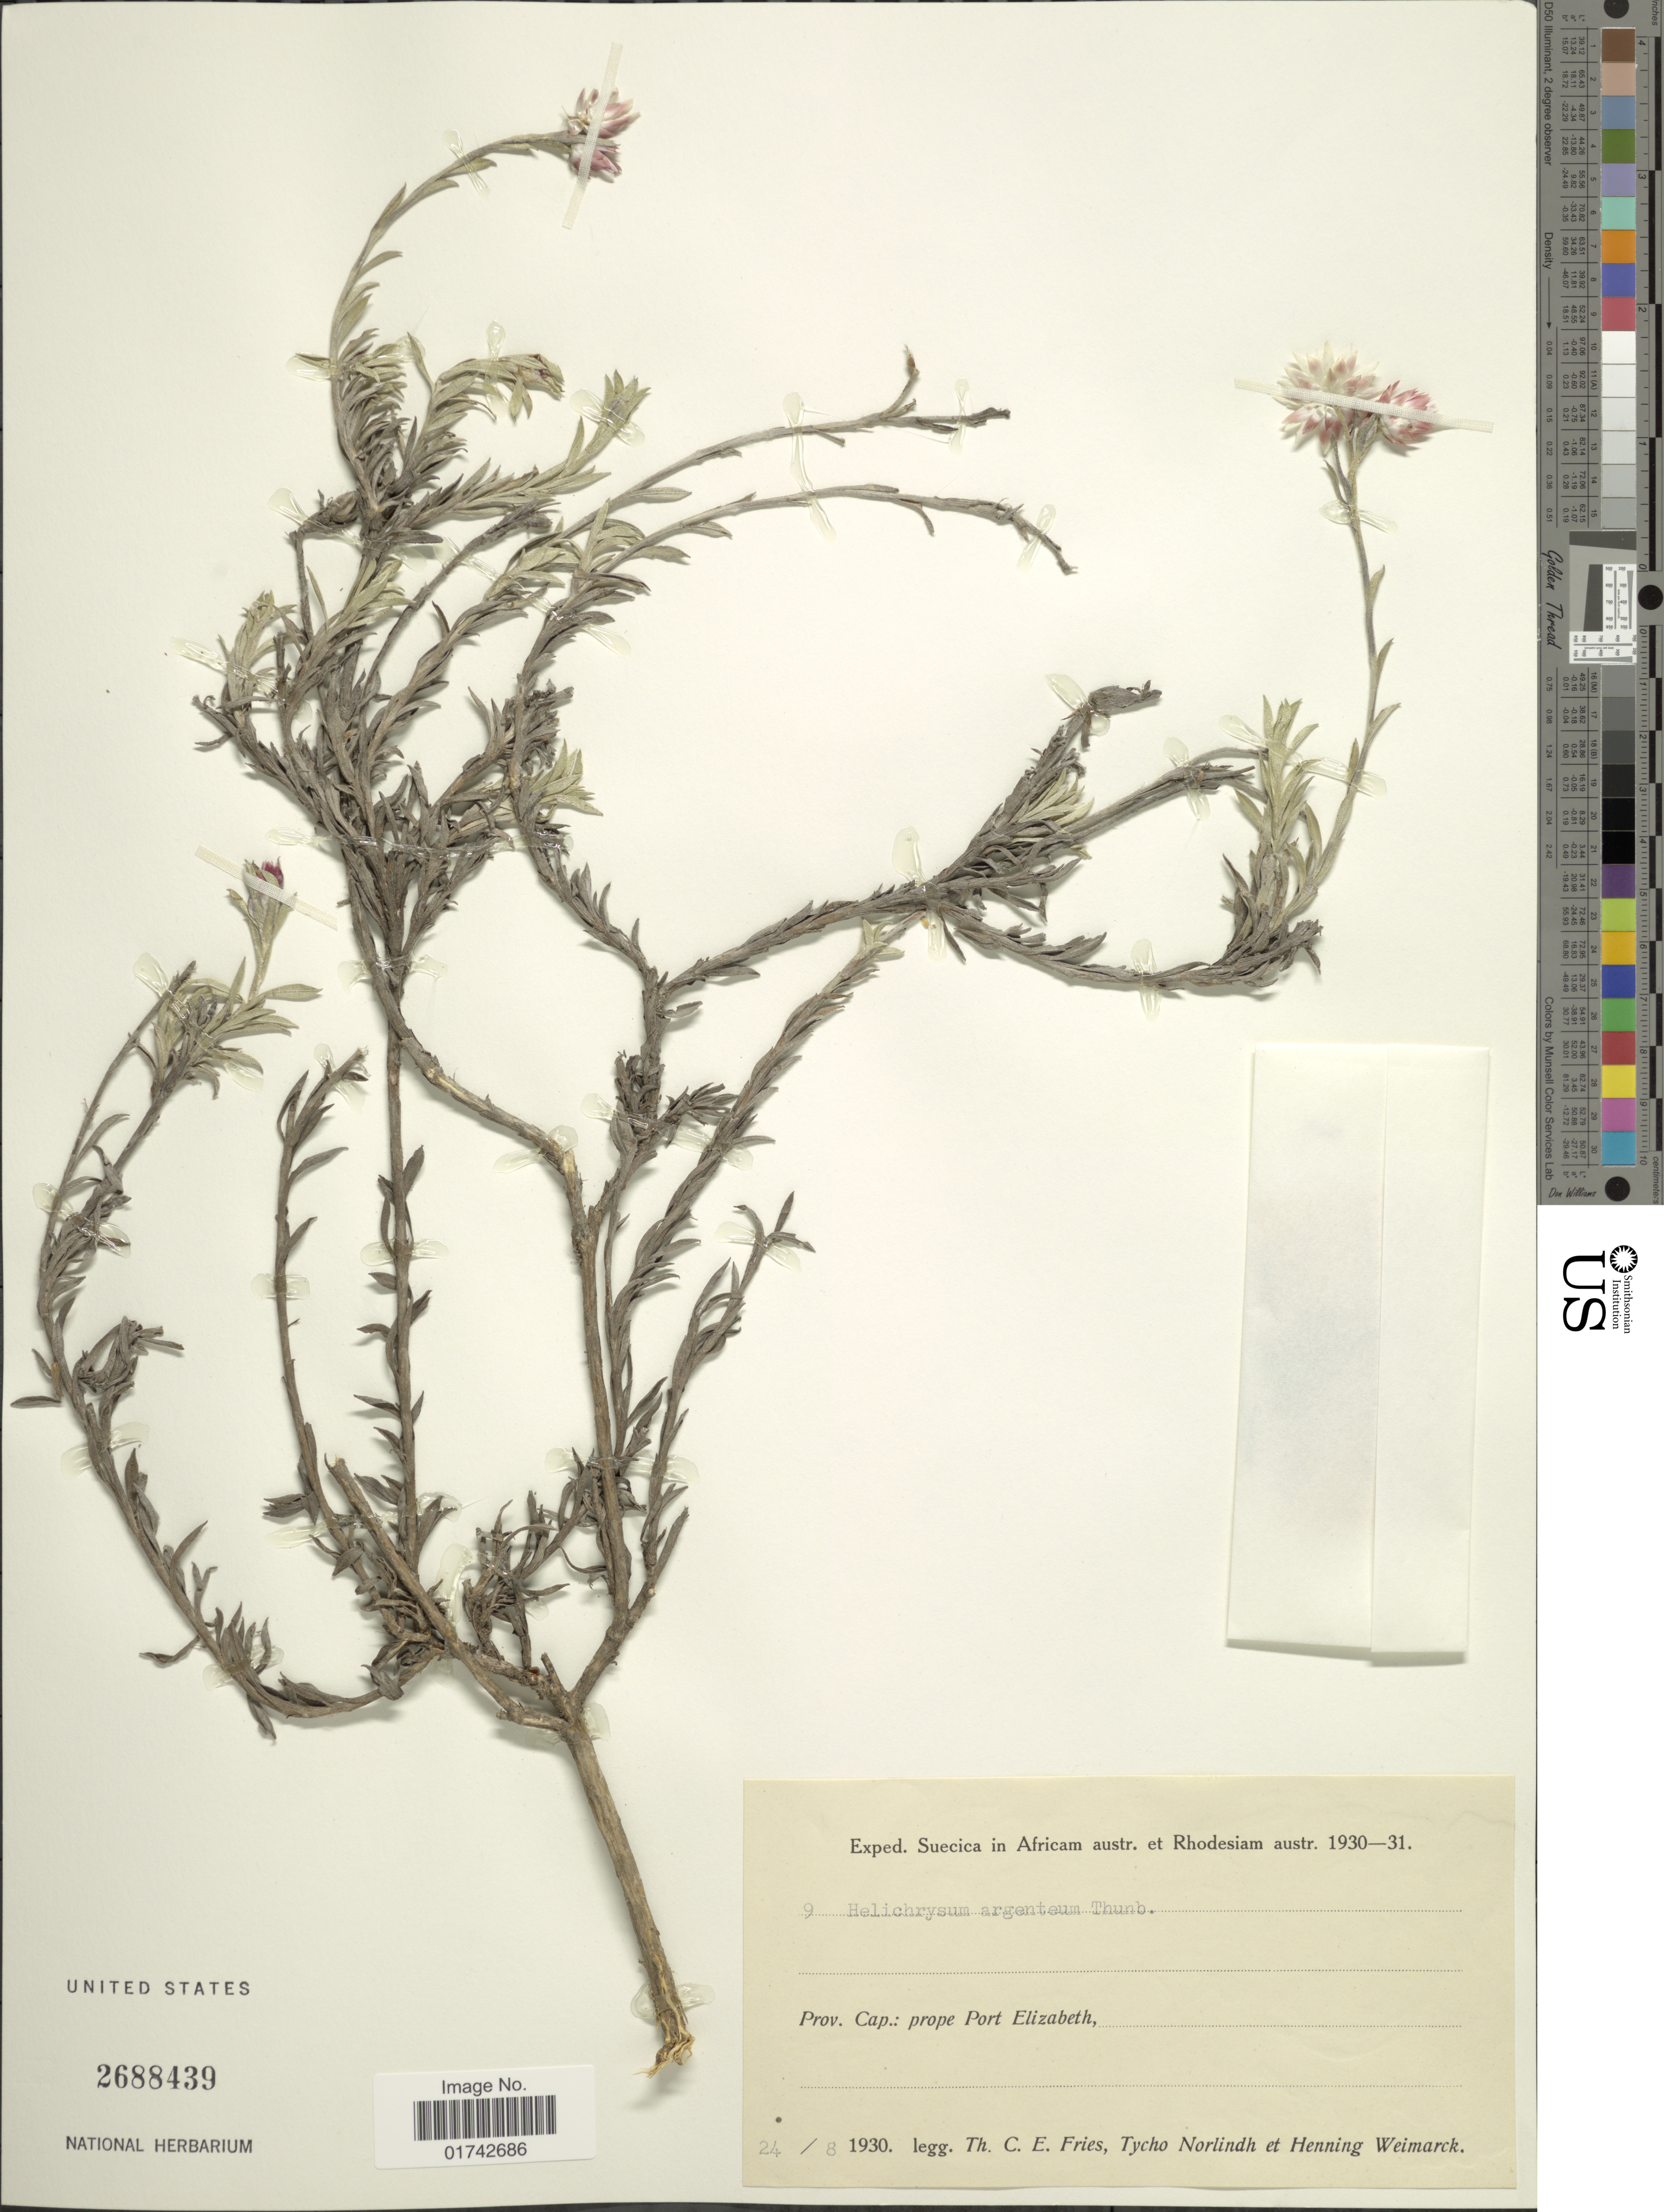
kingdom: Plantae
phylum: Tracheophyta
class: Magnoliopsida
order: Asterales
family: Asteraceae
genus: Helichrysum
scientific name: Helichrysum argentium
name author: Schrank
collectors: T. C. E. Fries, N. T. Norlindh & H. Weimarck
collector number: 9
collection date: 1930-08-24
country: South Africa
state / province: Eastern Cape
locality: Porpe Port Elizabeth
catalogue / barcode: US 2688439